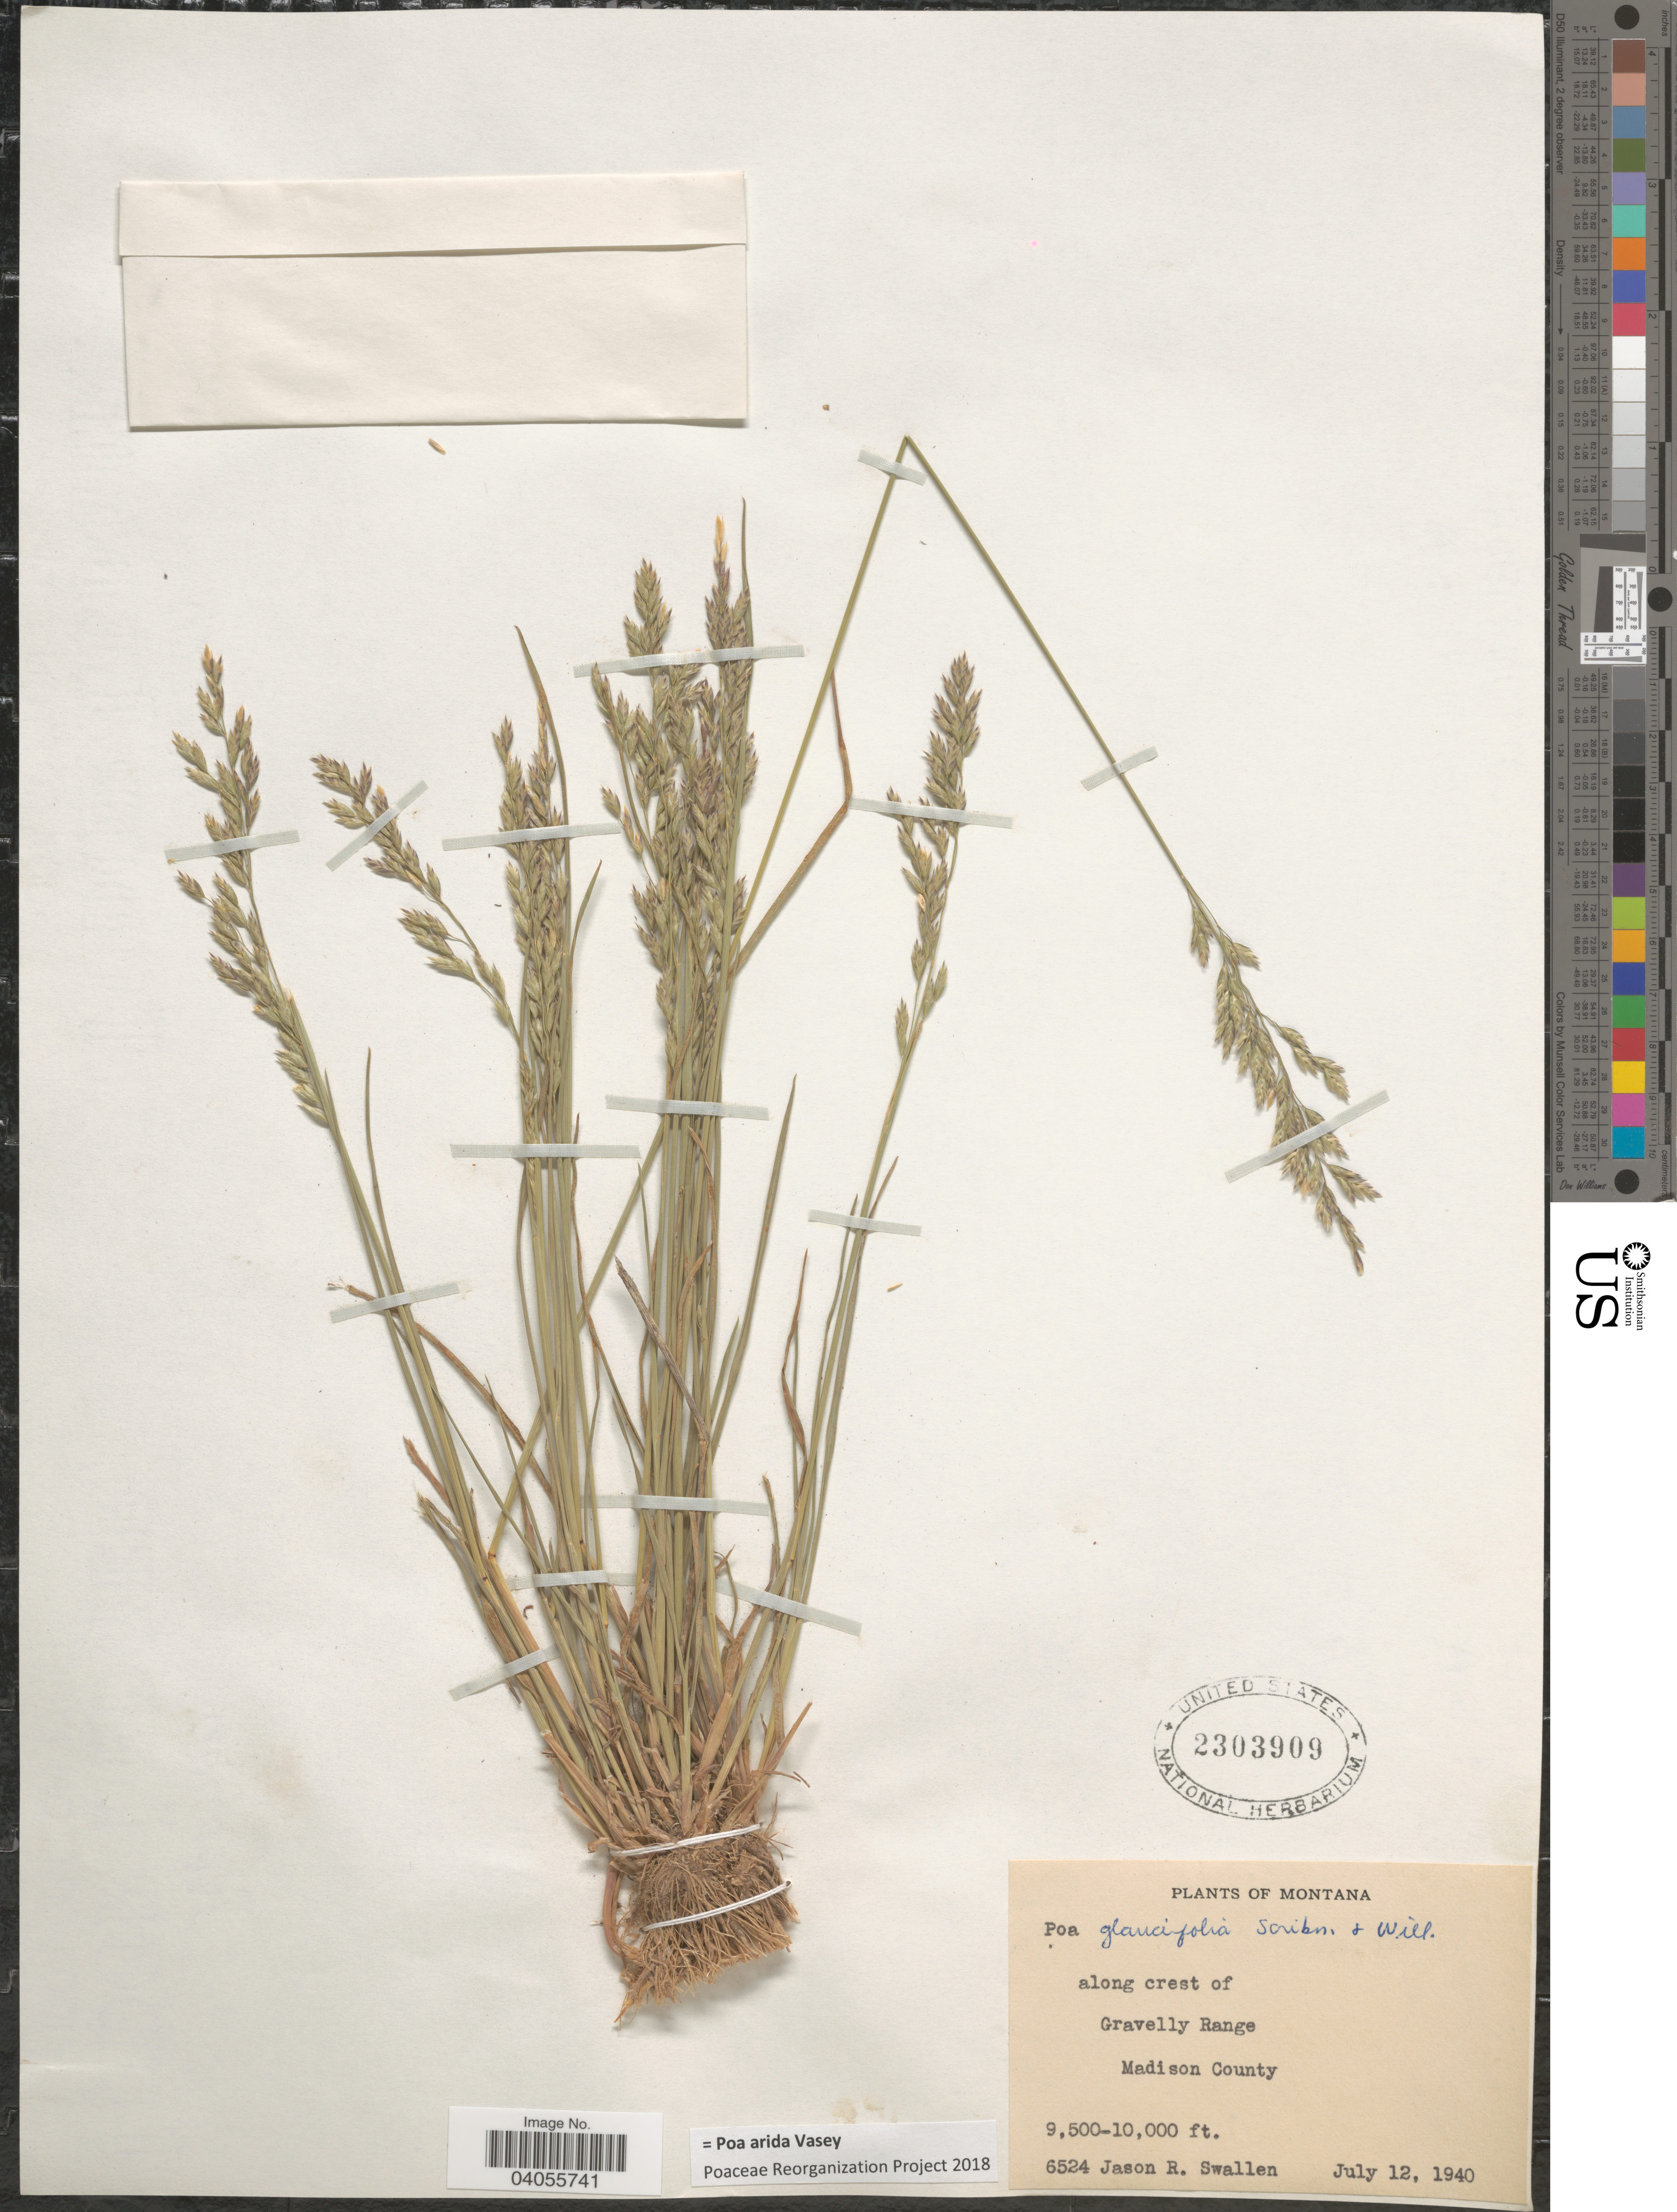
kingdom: Plantae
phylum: Tracheophyta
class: Liliopsida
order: Poales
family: Poaceae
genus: Poa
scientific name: Poa arida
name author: Vasey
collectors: J. R. Swallen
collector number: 6524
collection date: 1940-07-12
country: United States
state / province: Montana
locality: Along crest of Gravelly Range. Madison County.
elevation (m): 2896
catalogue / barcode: US 2303909